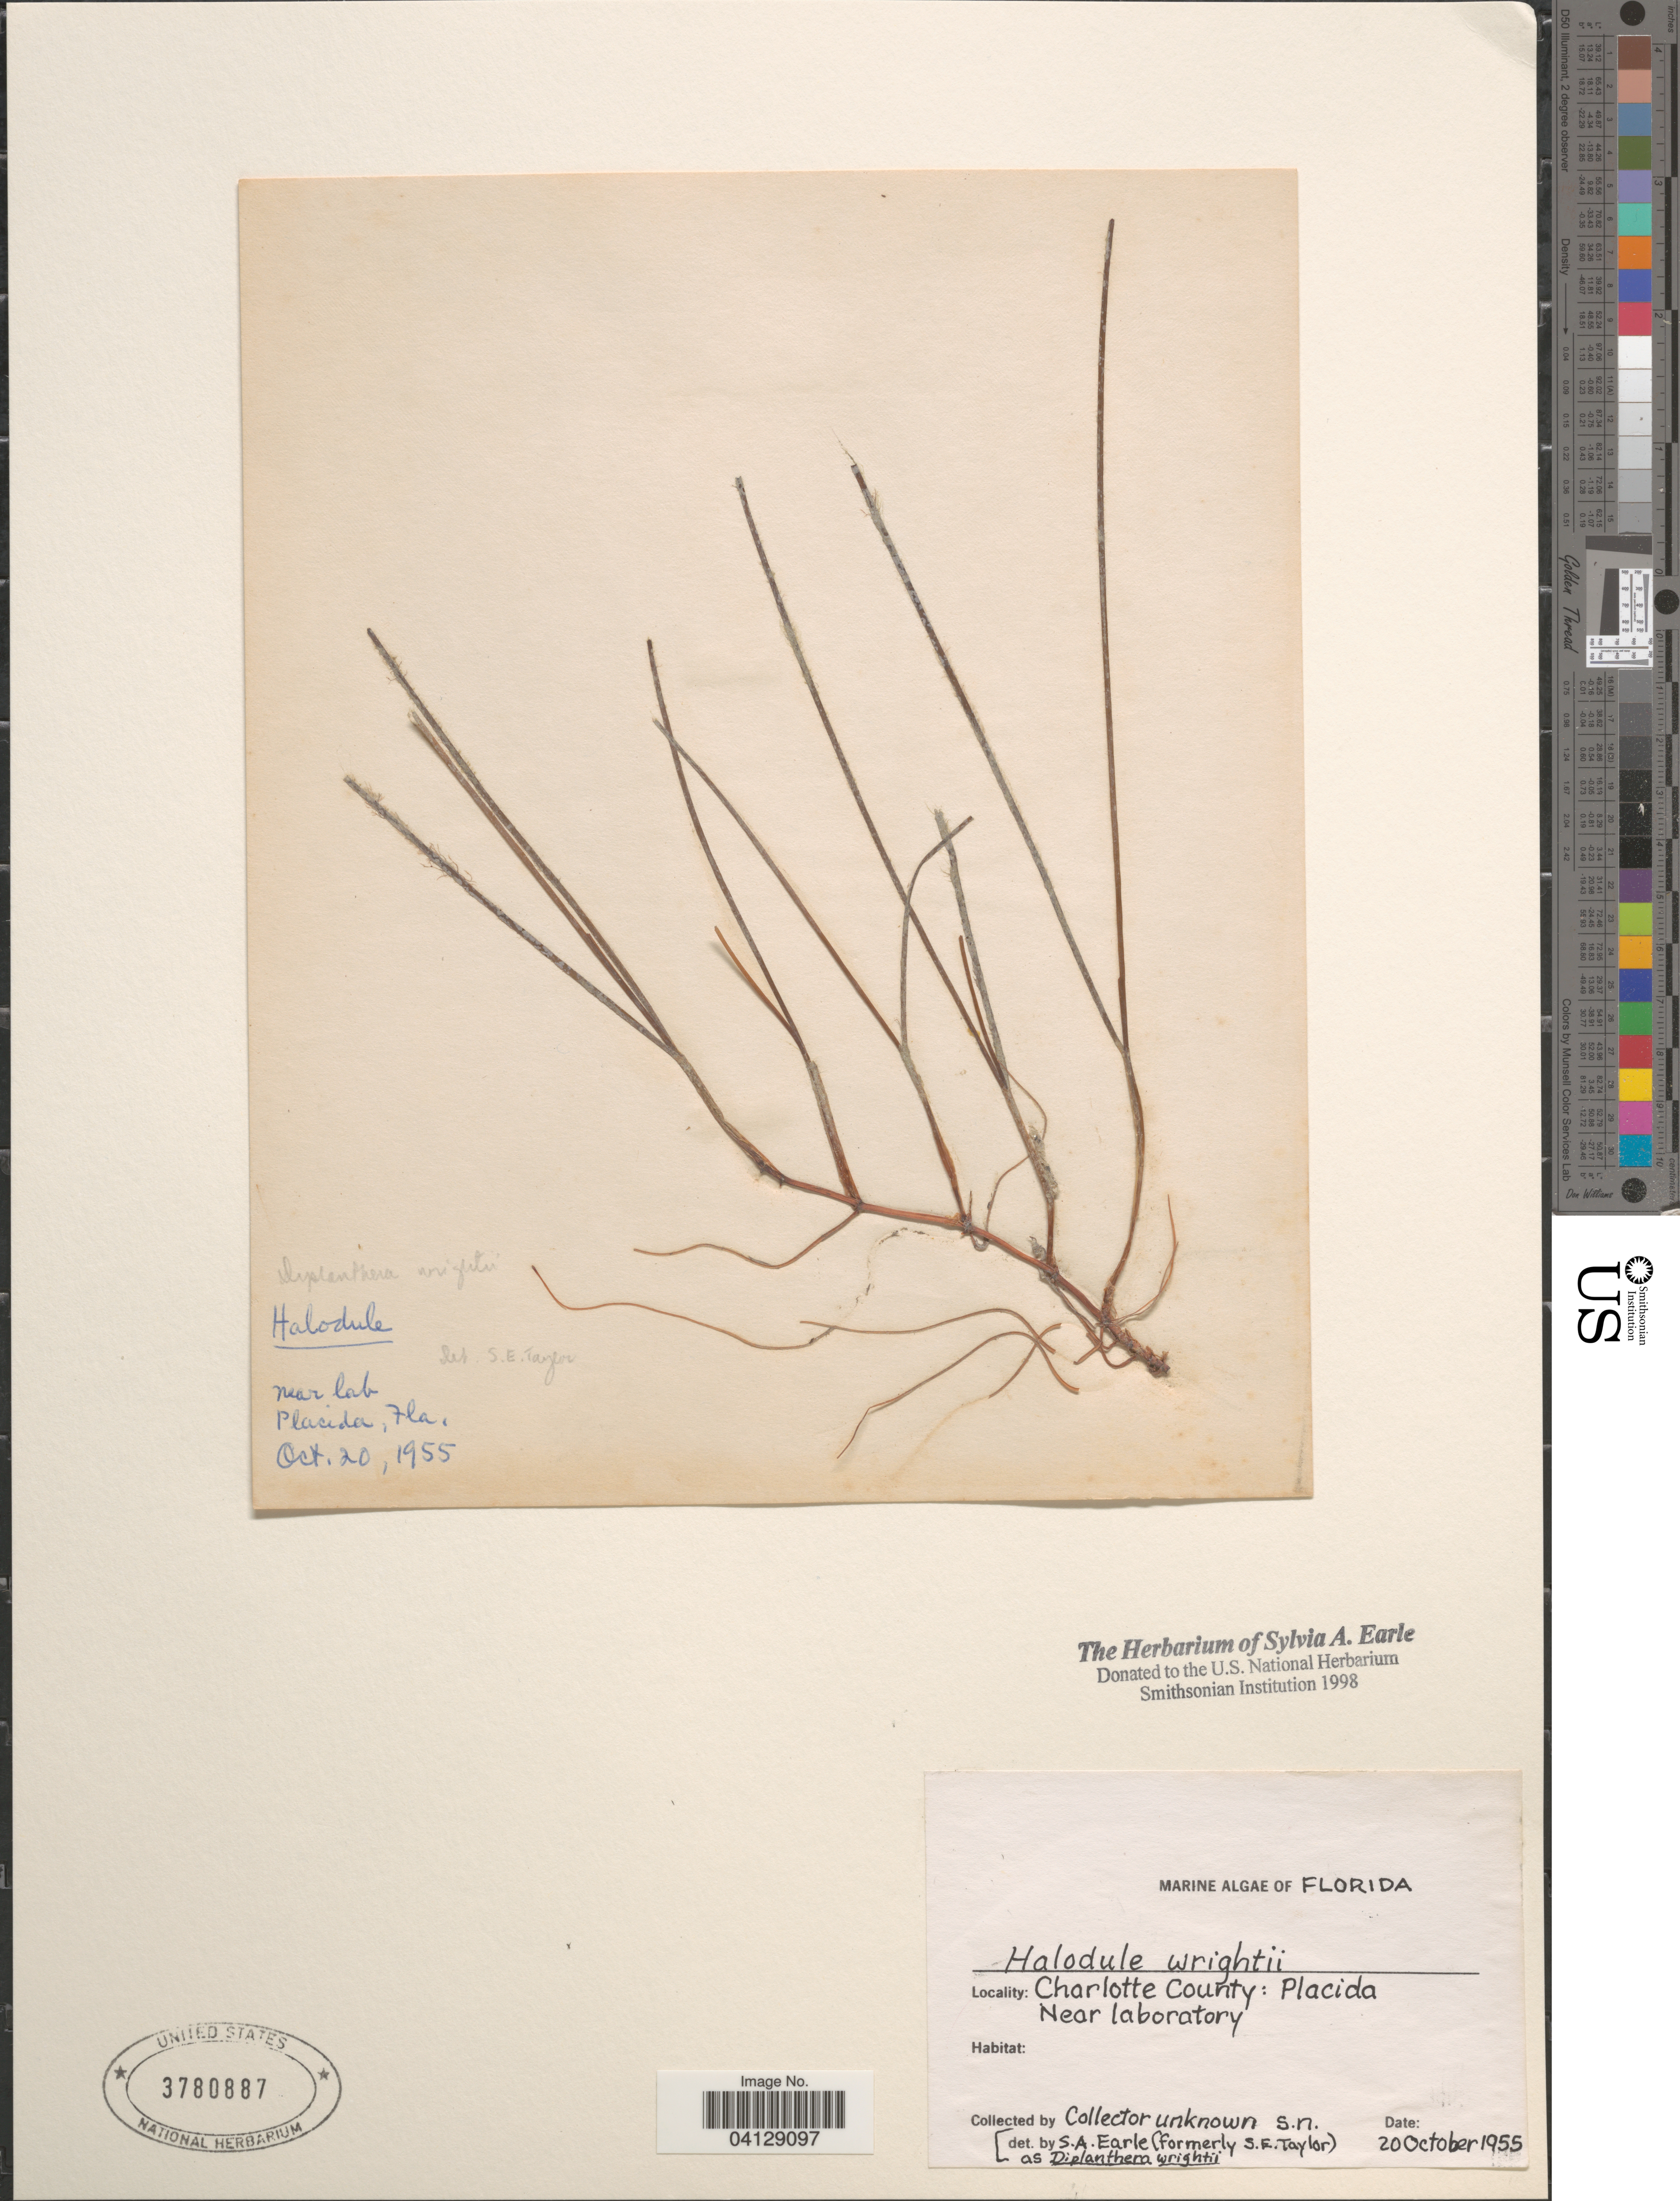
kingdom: Plantae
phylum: Tracheophyta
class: Liliopsida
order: Alismatales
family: Cymodoceaceae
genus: Halodule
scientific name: Halodule wrightii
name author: Asch.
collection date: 1955-10-20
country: United States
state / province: Florida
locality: Charlotte County: Placida. Near laboratory.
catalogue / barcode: US 3780887